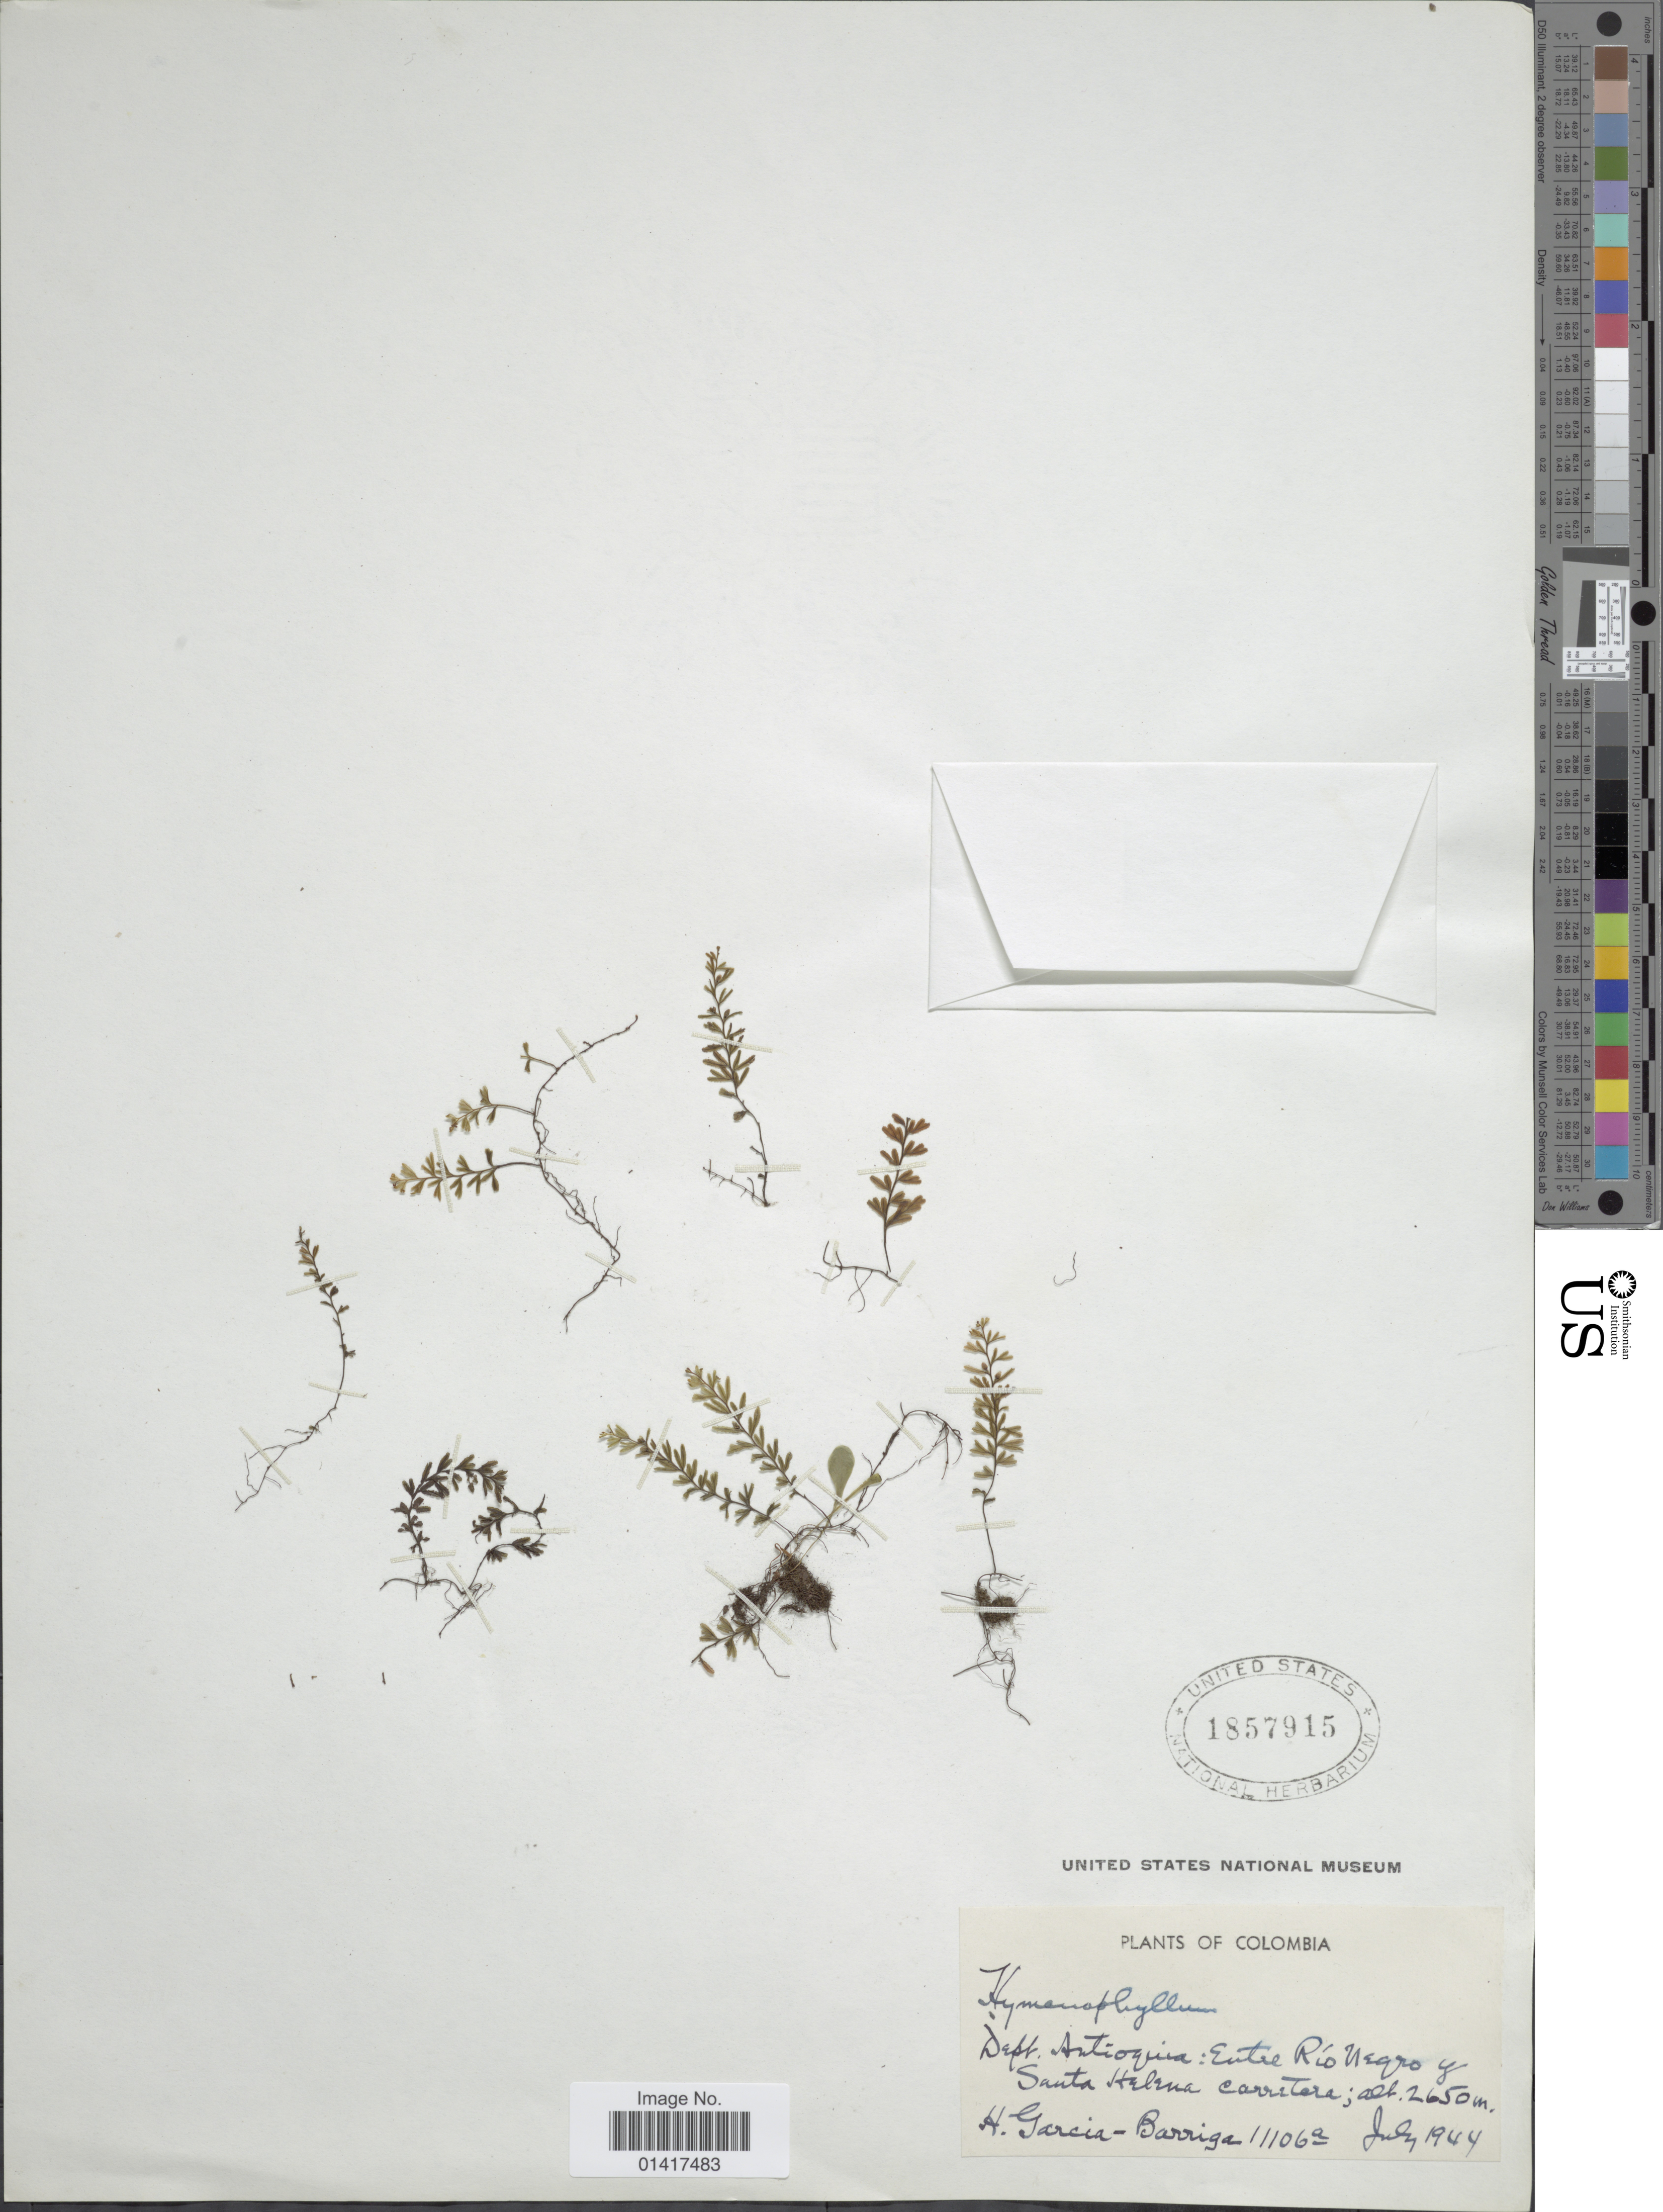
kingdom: Plantae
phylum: Tracheophyta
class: Polypodiopsida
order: Hymenophyllales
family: Hymenophyllaceae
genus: Hymenophyllum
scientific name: Hymenophyllum sp.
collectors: H. García Barriga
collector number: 11106a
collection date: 1944-07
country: Colombia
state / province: Antioquia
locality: Entre Rio Negro y Santa Helena carretera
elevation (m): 2650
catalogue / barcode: US 1857915